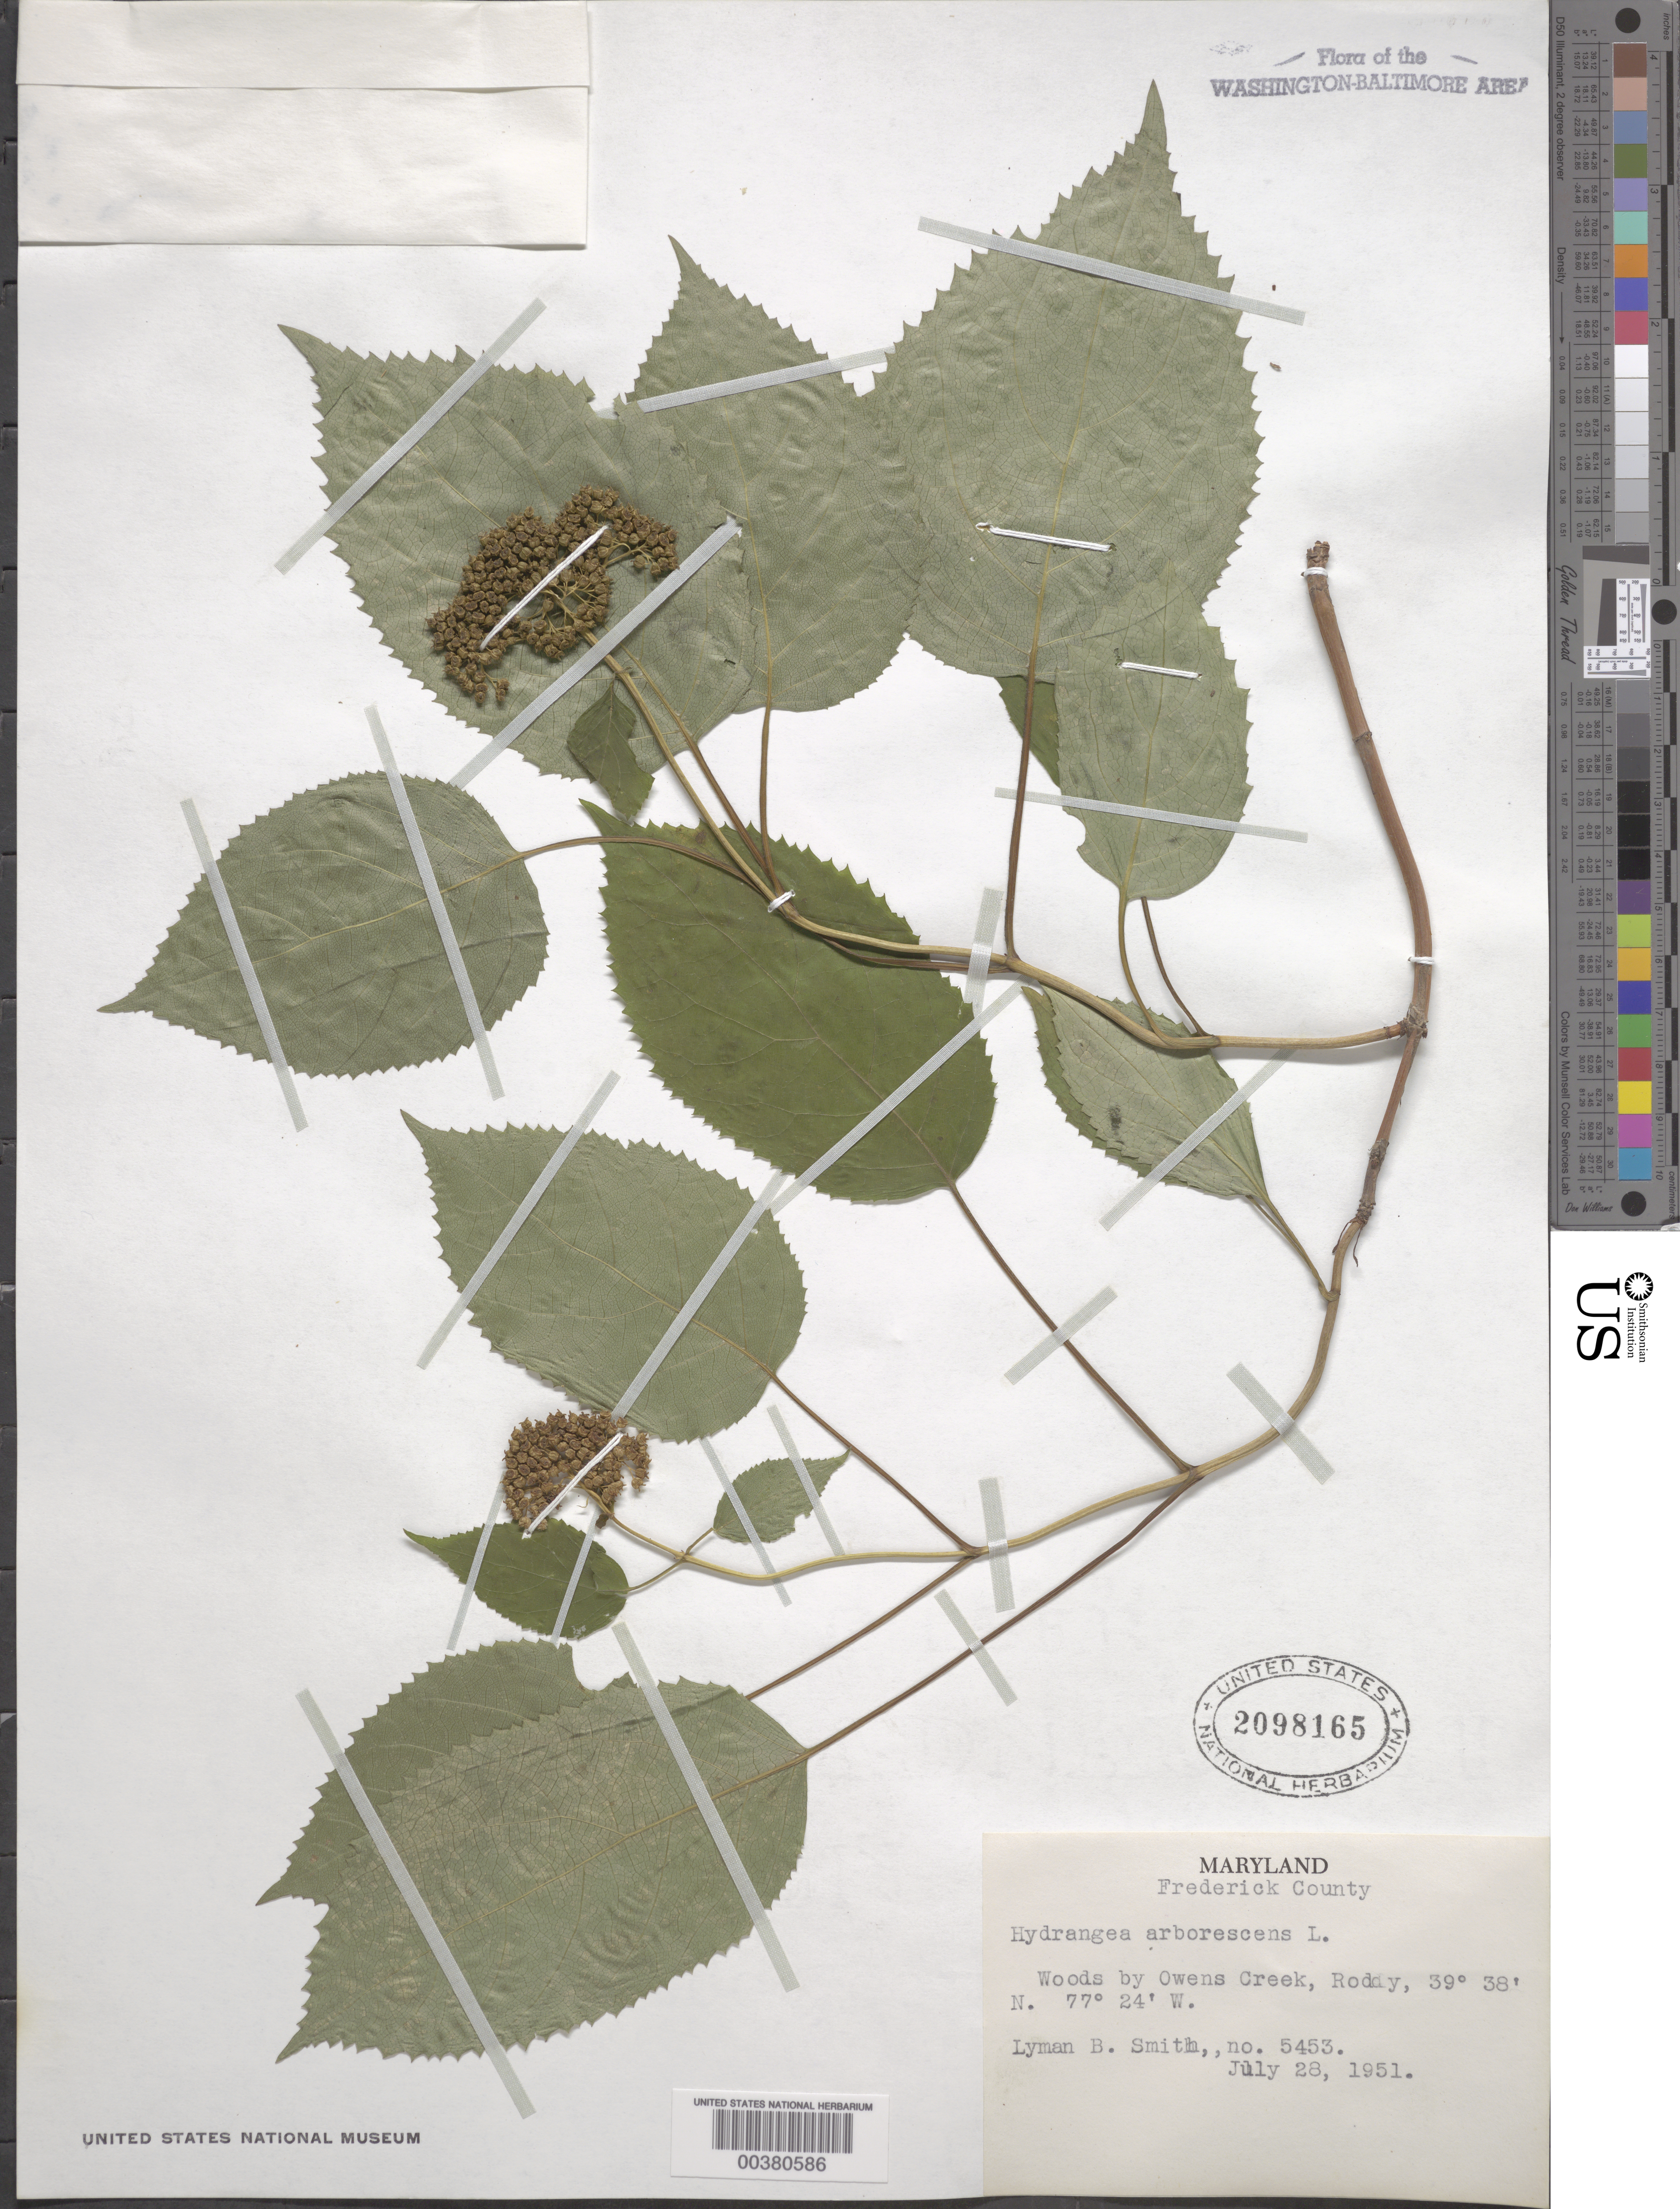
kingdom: Plantae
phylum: Tracheophyta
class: Magnoliopsida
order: Cornales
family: Hydrangeaceae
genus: Hydrangea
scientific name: Hydrangea arborescens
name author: L.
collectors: L. Smith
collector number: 5453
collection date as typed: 28 Jul 1951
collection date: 1951-07-28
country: United States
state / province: Maryland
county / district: Frederick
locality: Owens Creek, Roddy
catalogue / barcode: US 2098165